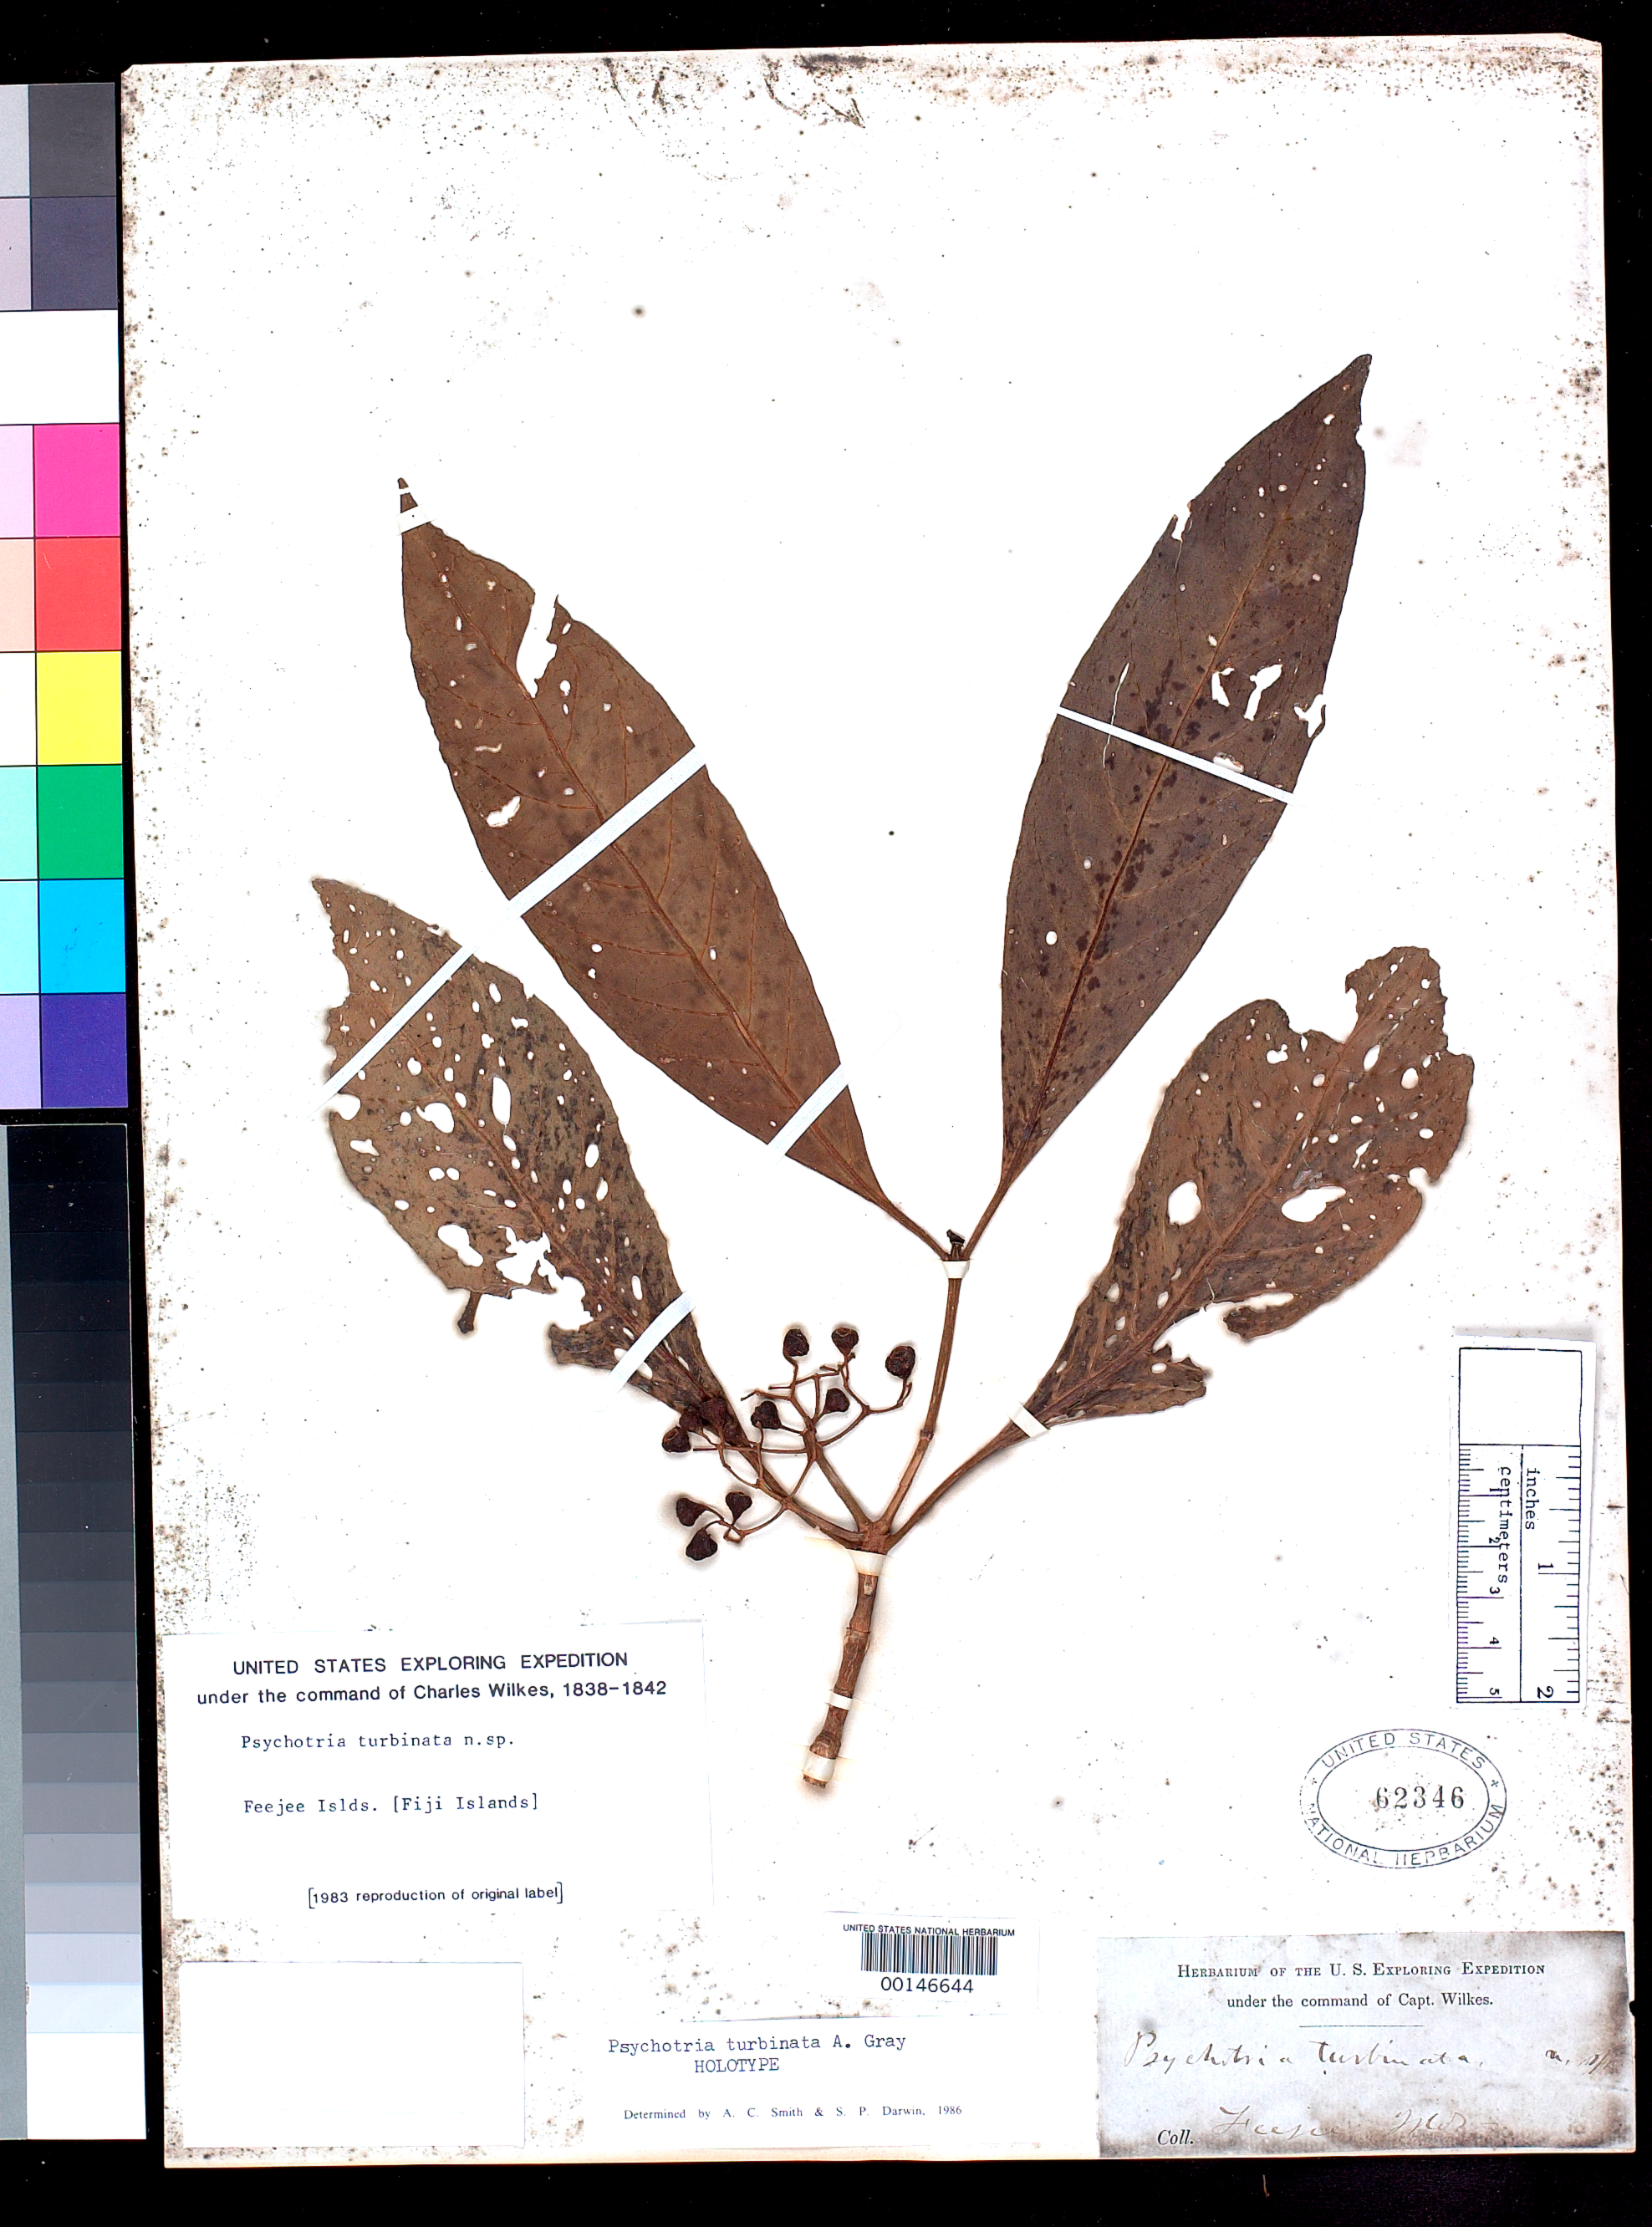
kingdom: Plantae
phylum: Tracheophyta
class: Magnoliopsida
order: Gentianales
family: Rubiaceae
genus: Psychotria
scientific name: Psychotria turbinata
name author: A. Gray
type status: Holotype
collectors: Wilkes Explor. Exped.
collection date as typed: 1838 to -- --- 1842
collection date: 1838/1842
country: Fiji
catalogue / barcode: US 62346